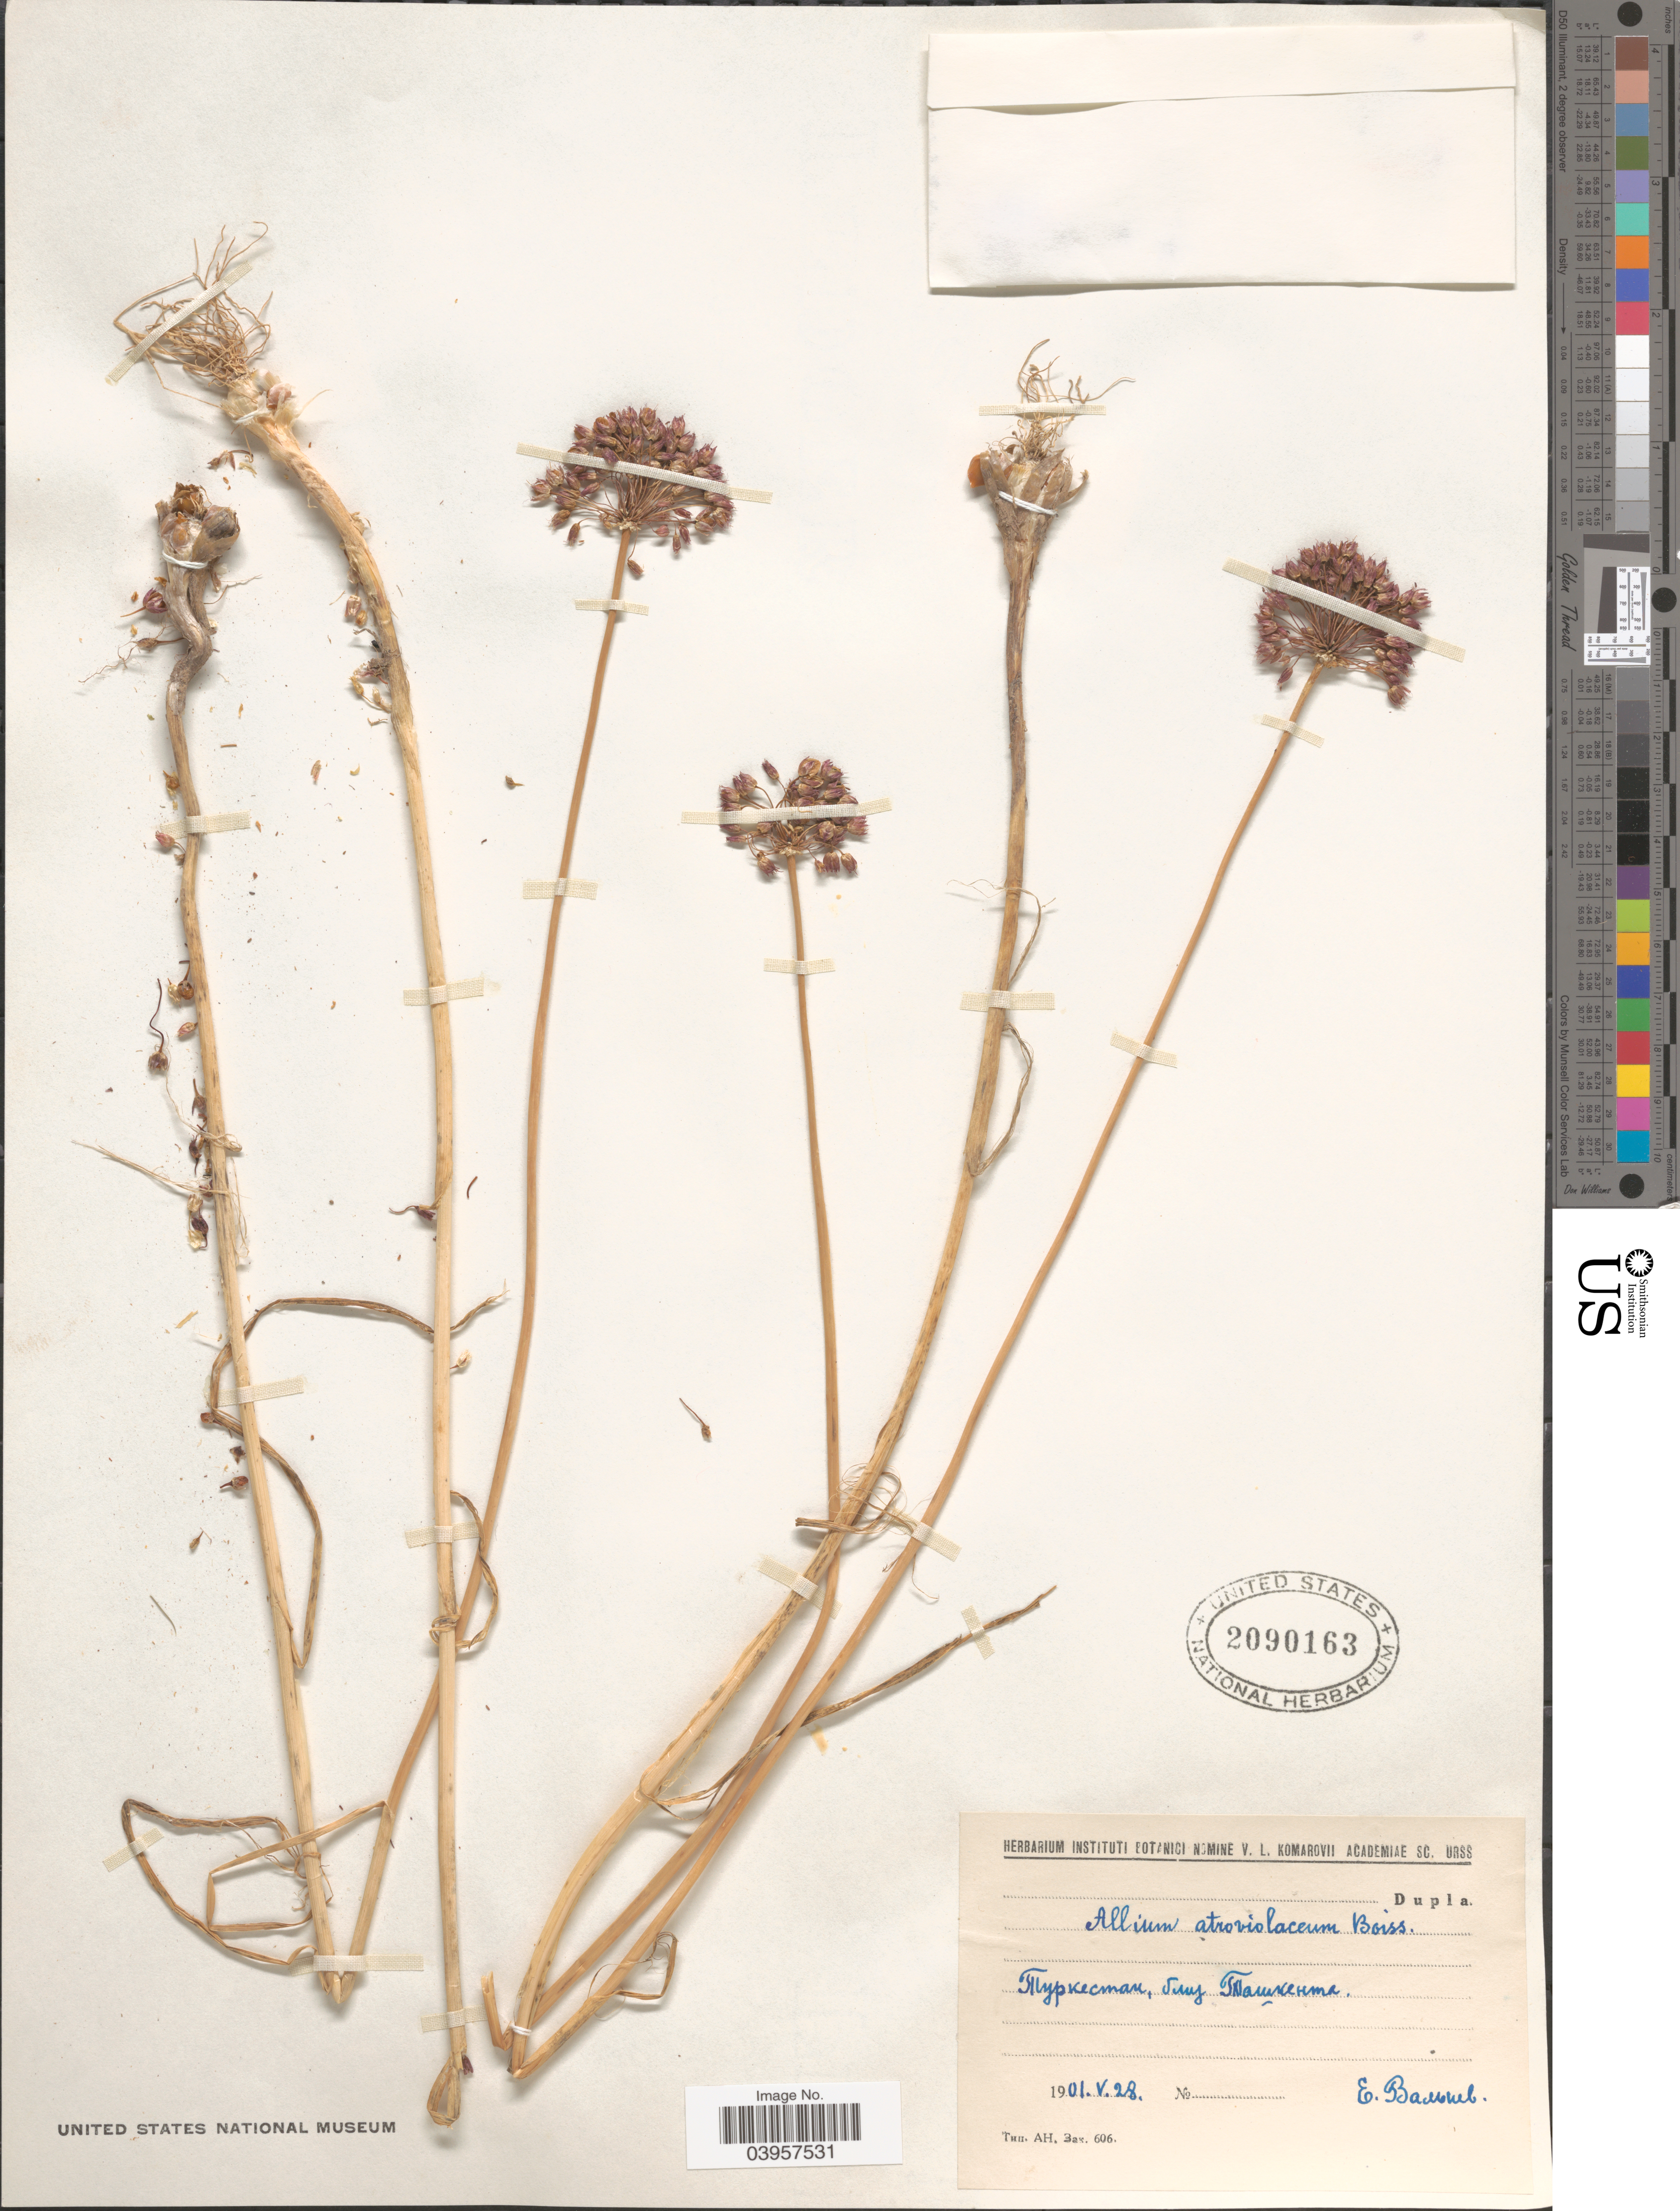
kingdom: Plantae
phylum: Tracheophyta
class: Liliopsida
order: Asparagales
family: Amaryllidaceae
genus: Allium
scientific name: Allium atroviolaceum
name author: Boiss.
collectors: E. Valnev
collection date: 1901-05-28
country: Uzbekistan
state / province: Toshkent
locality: Vicinity of Toshkent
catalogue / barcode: US 2090163